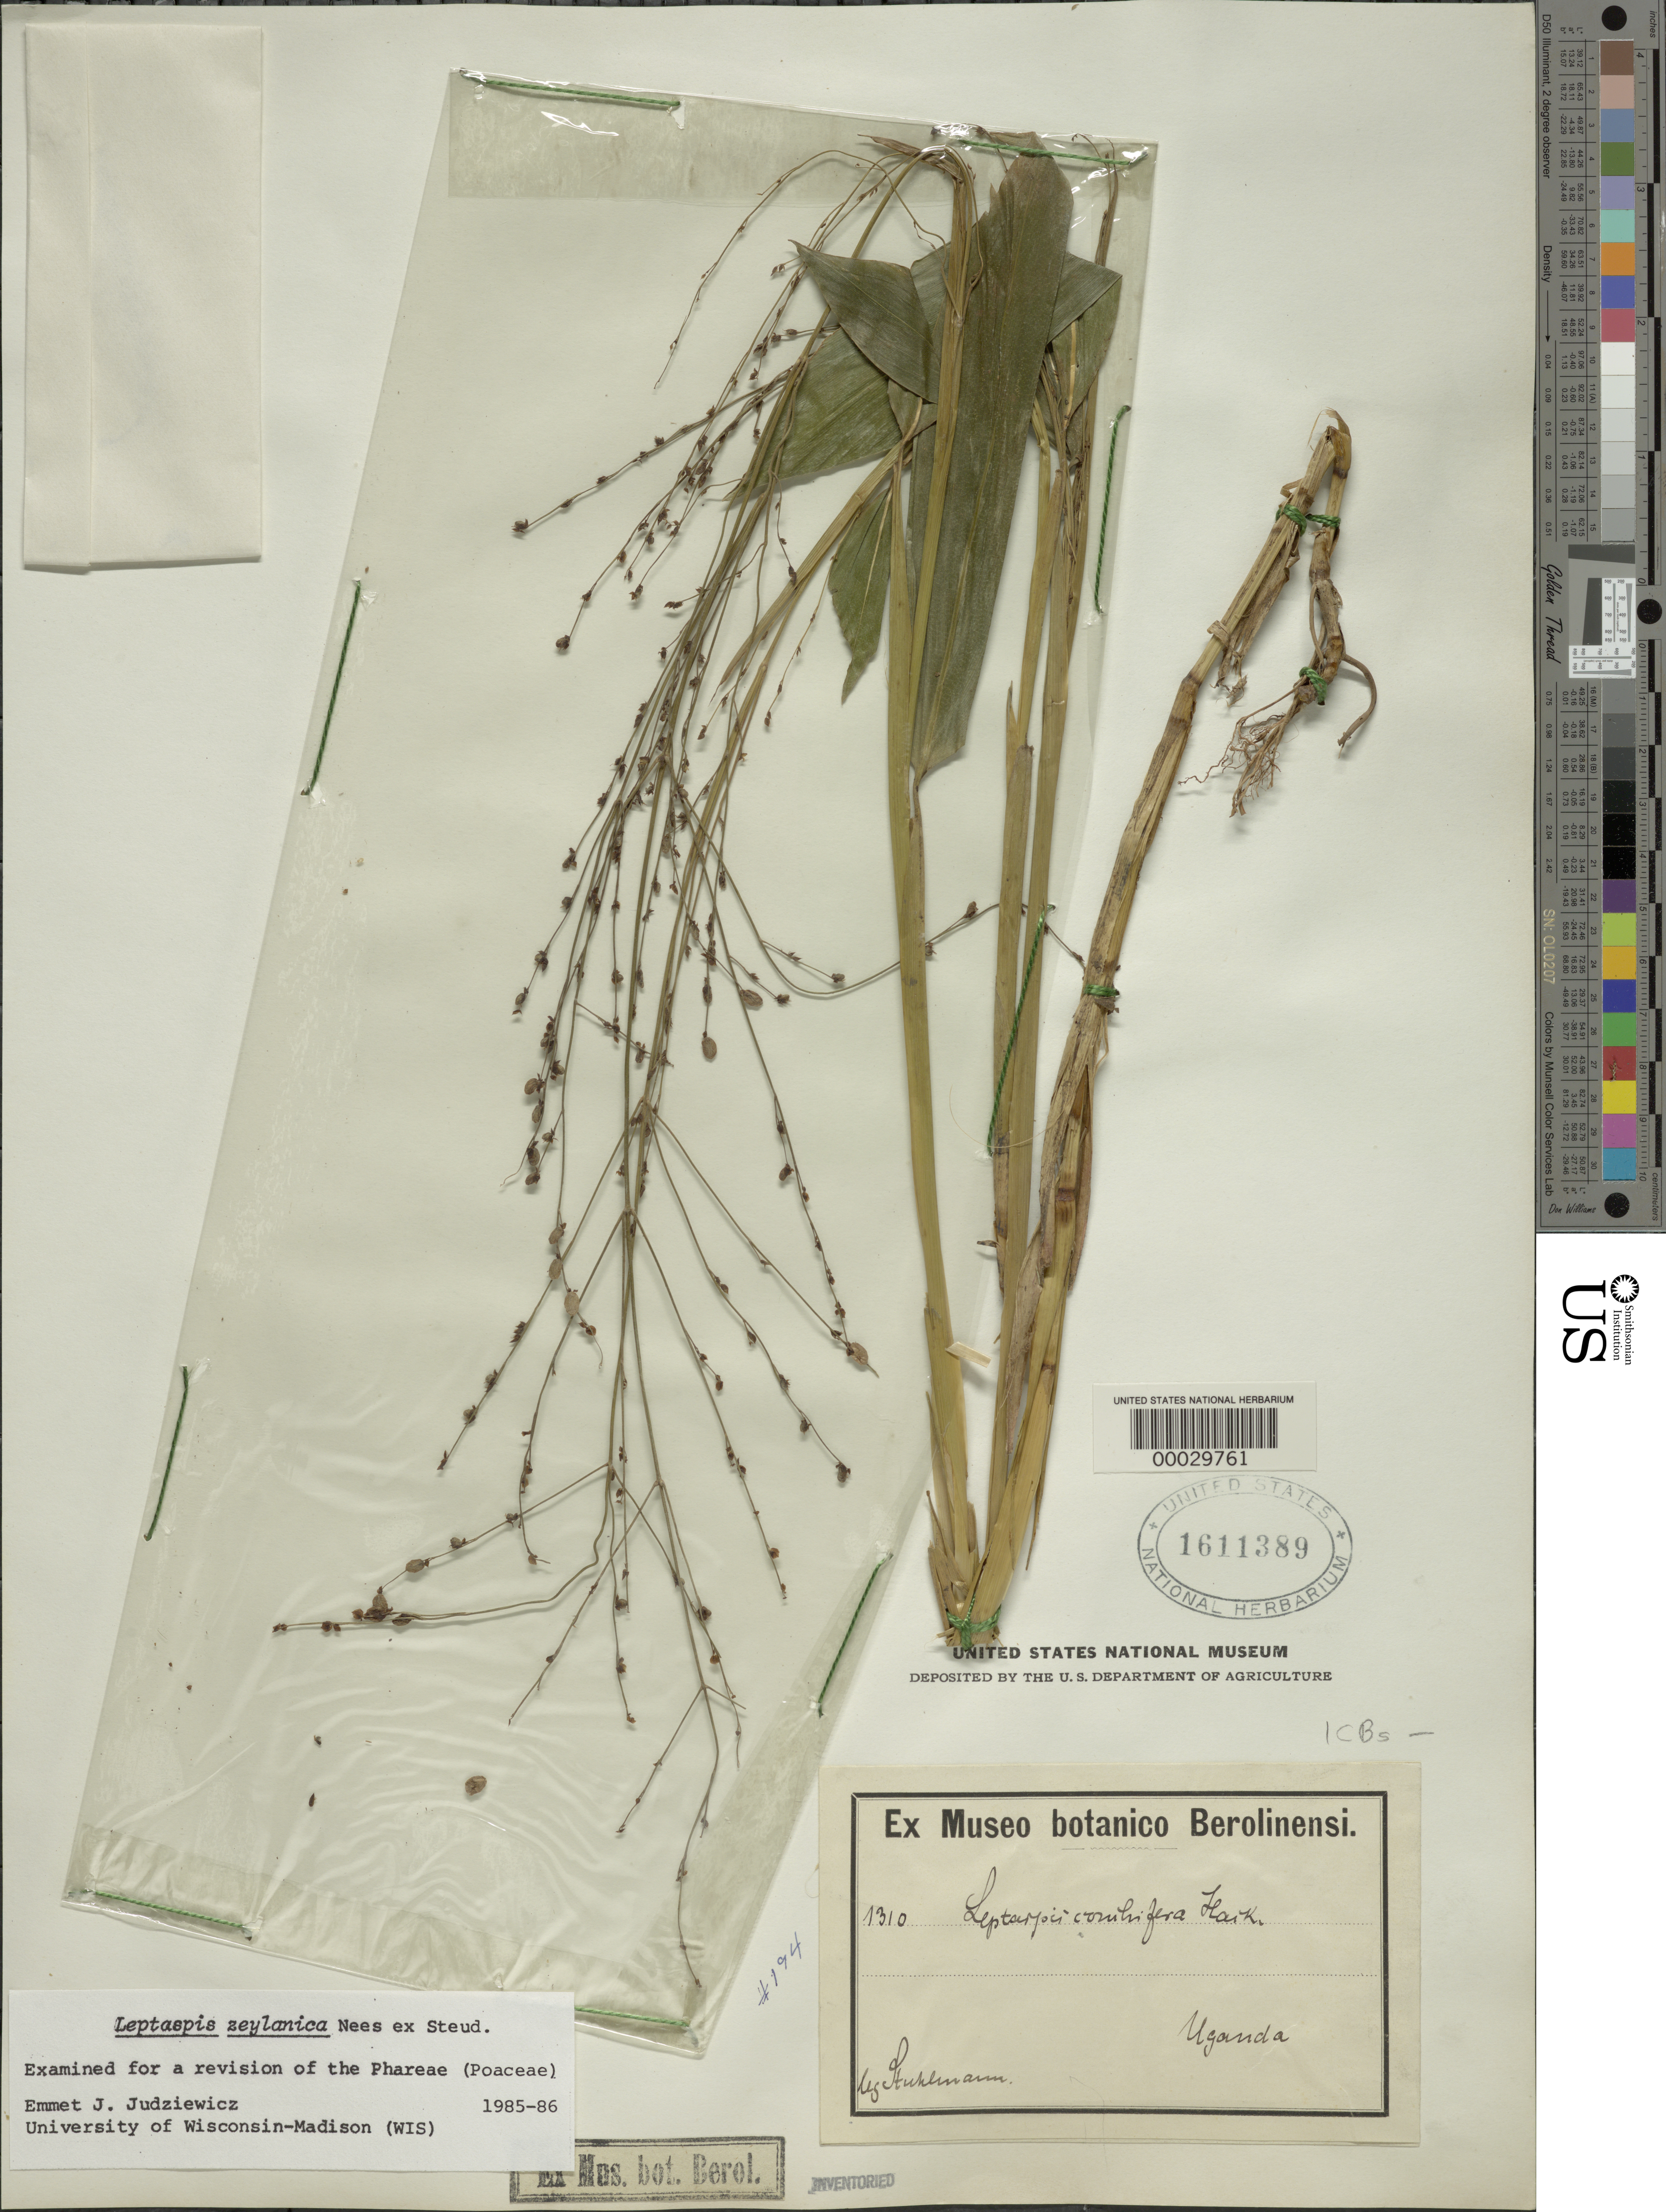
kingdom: Plantae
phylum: Tracheophyta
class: Liliopsida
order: Poales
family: Poaceae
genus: Leptaspis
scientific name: Leptaspis zeylanica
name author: Nees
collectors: F. L. Stuhlmann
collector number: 1310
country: Uganda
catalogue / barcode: US 1611389